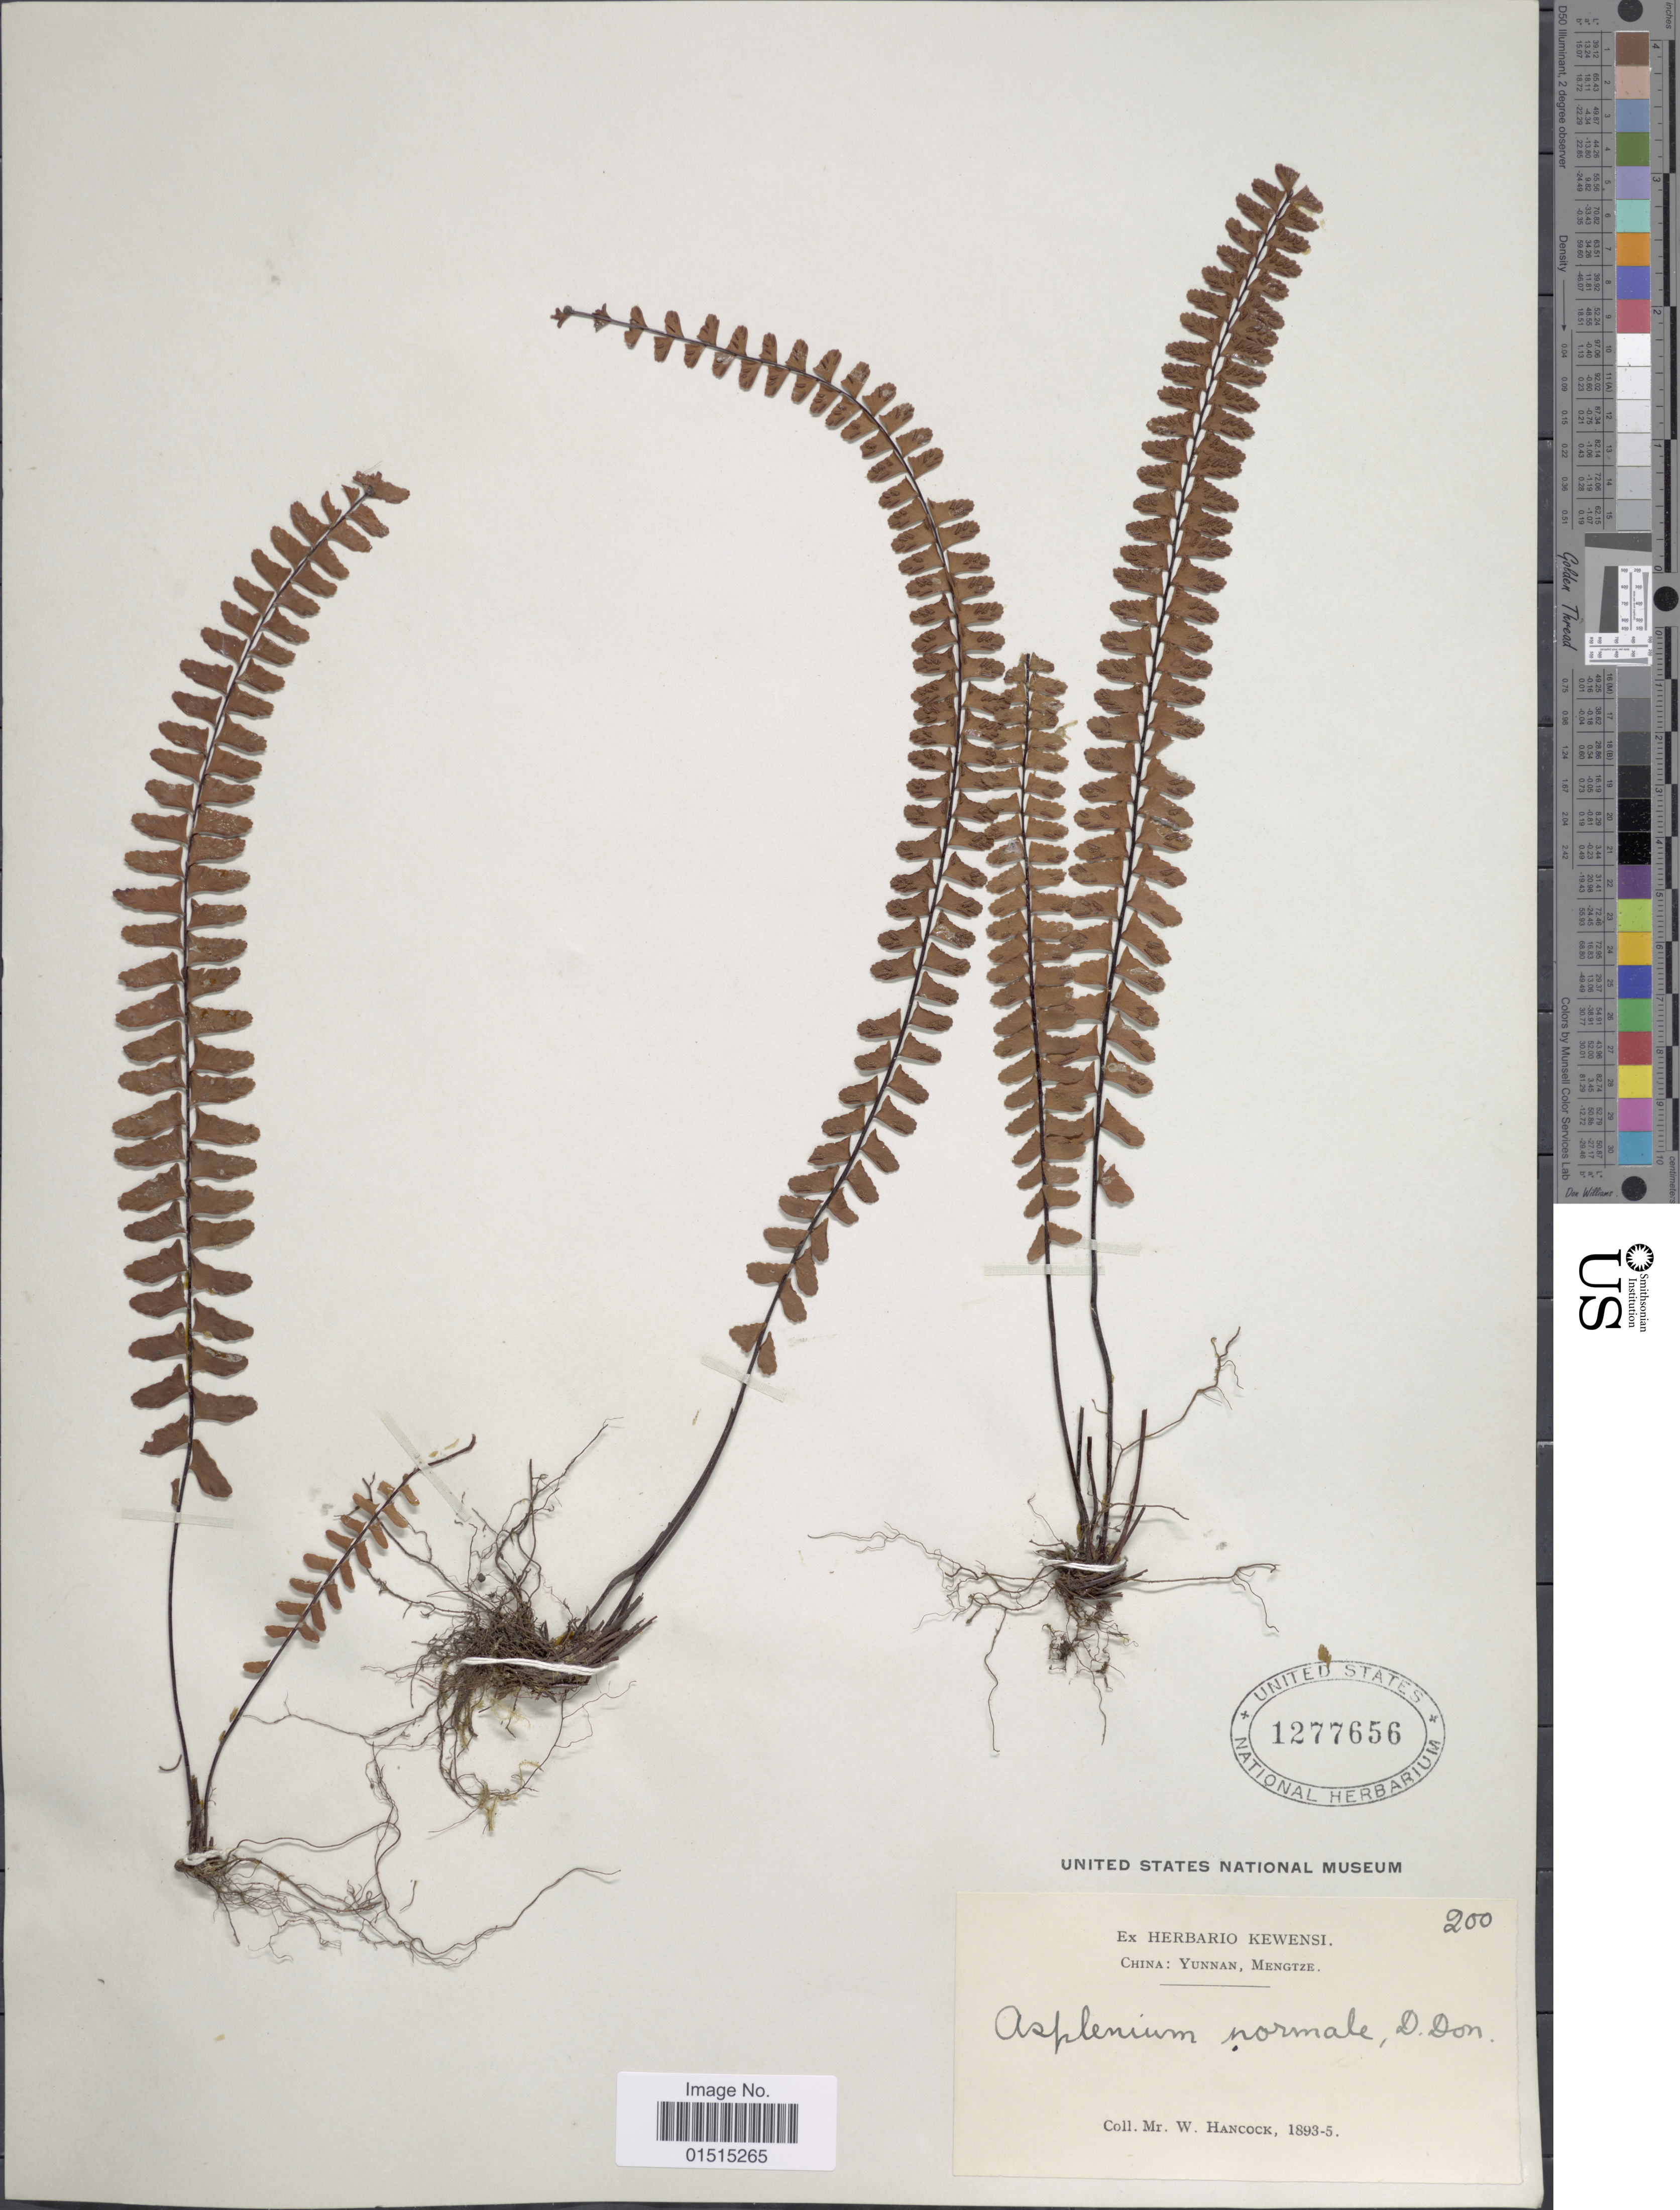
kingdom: Plantae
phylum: Tracheophyta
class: Polypodiopsida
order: Polypodiales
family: Aspleniaceae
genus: Asplenium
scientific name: Asplenium normale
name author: D. Don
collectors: W. Hancock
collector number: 200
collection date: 1893/1895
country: China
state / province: Yunnan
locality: Yunnan, Mengtze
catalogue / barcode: US 1277656